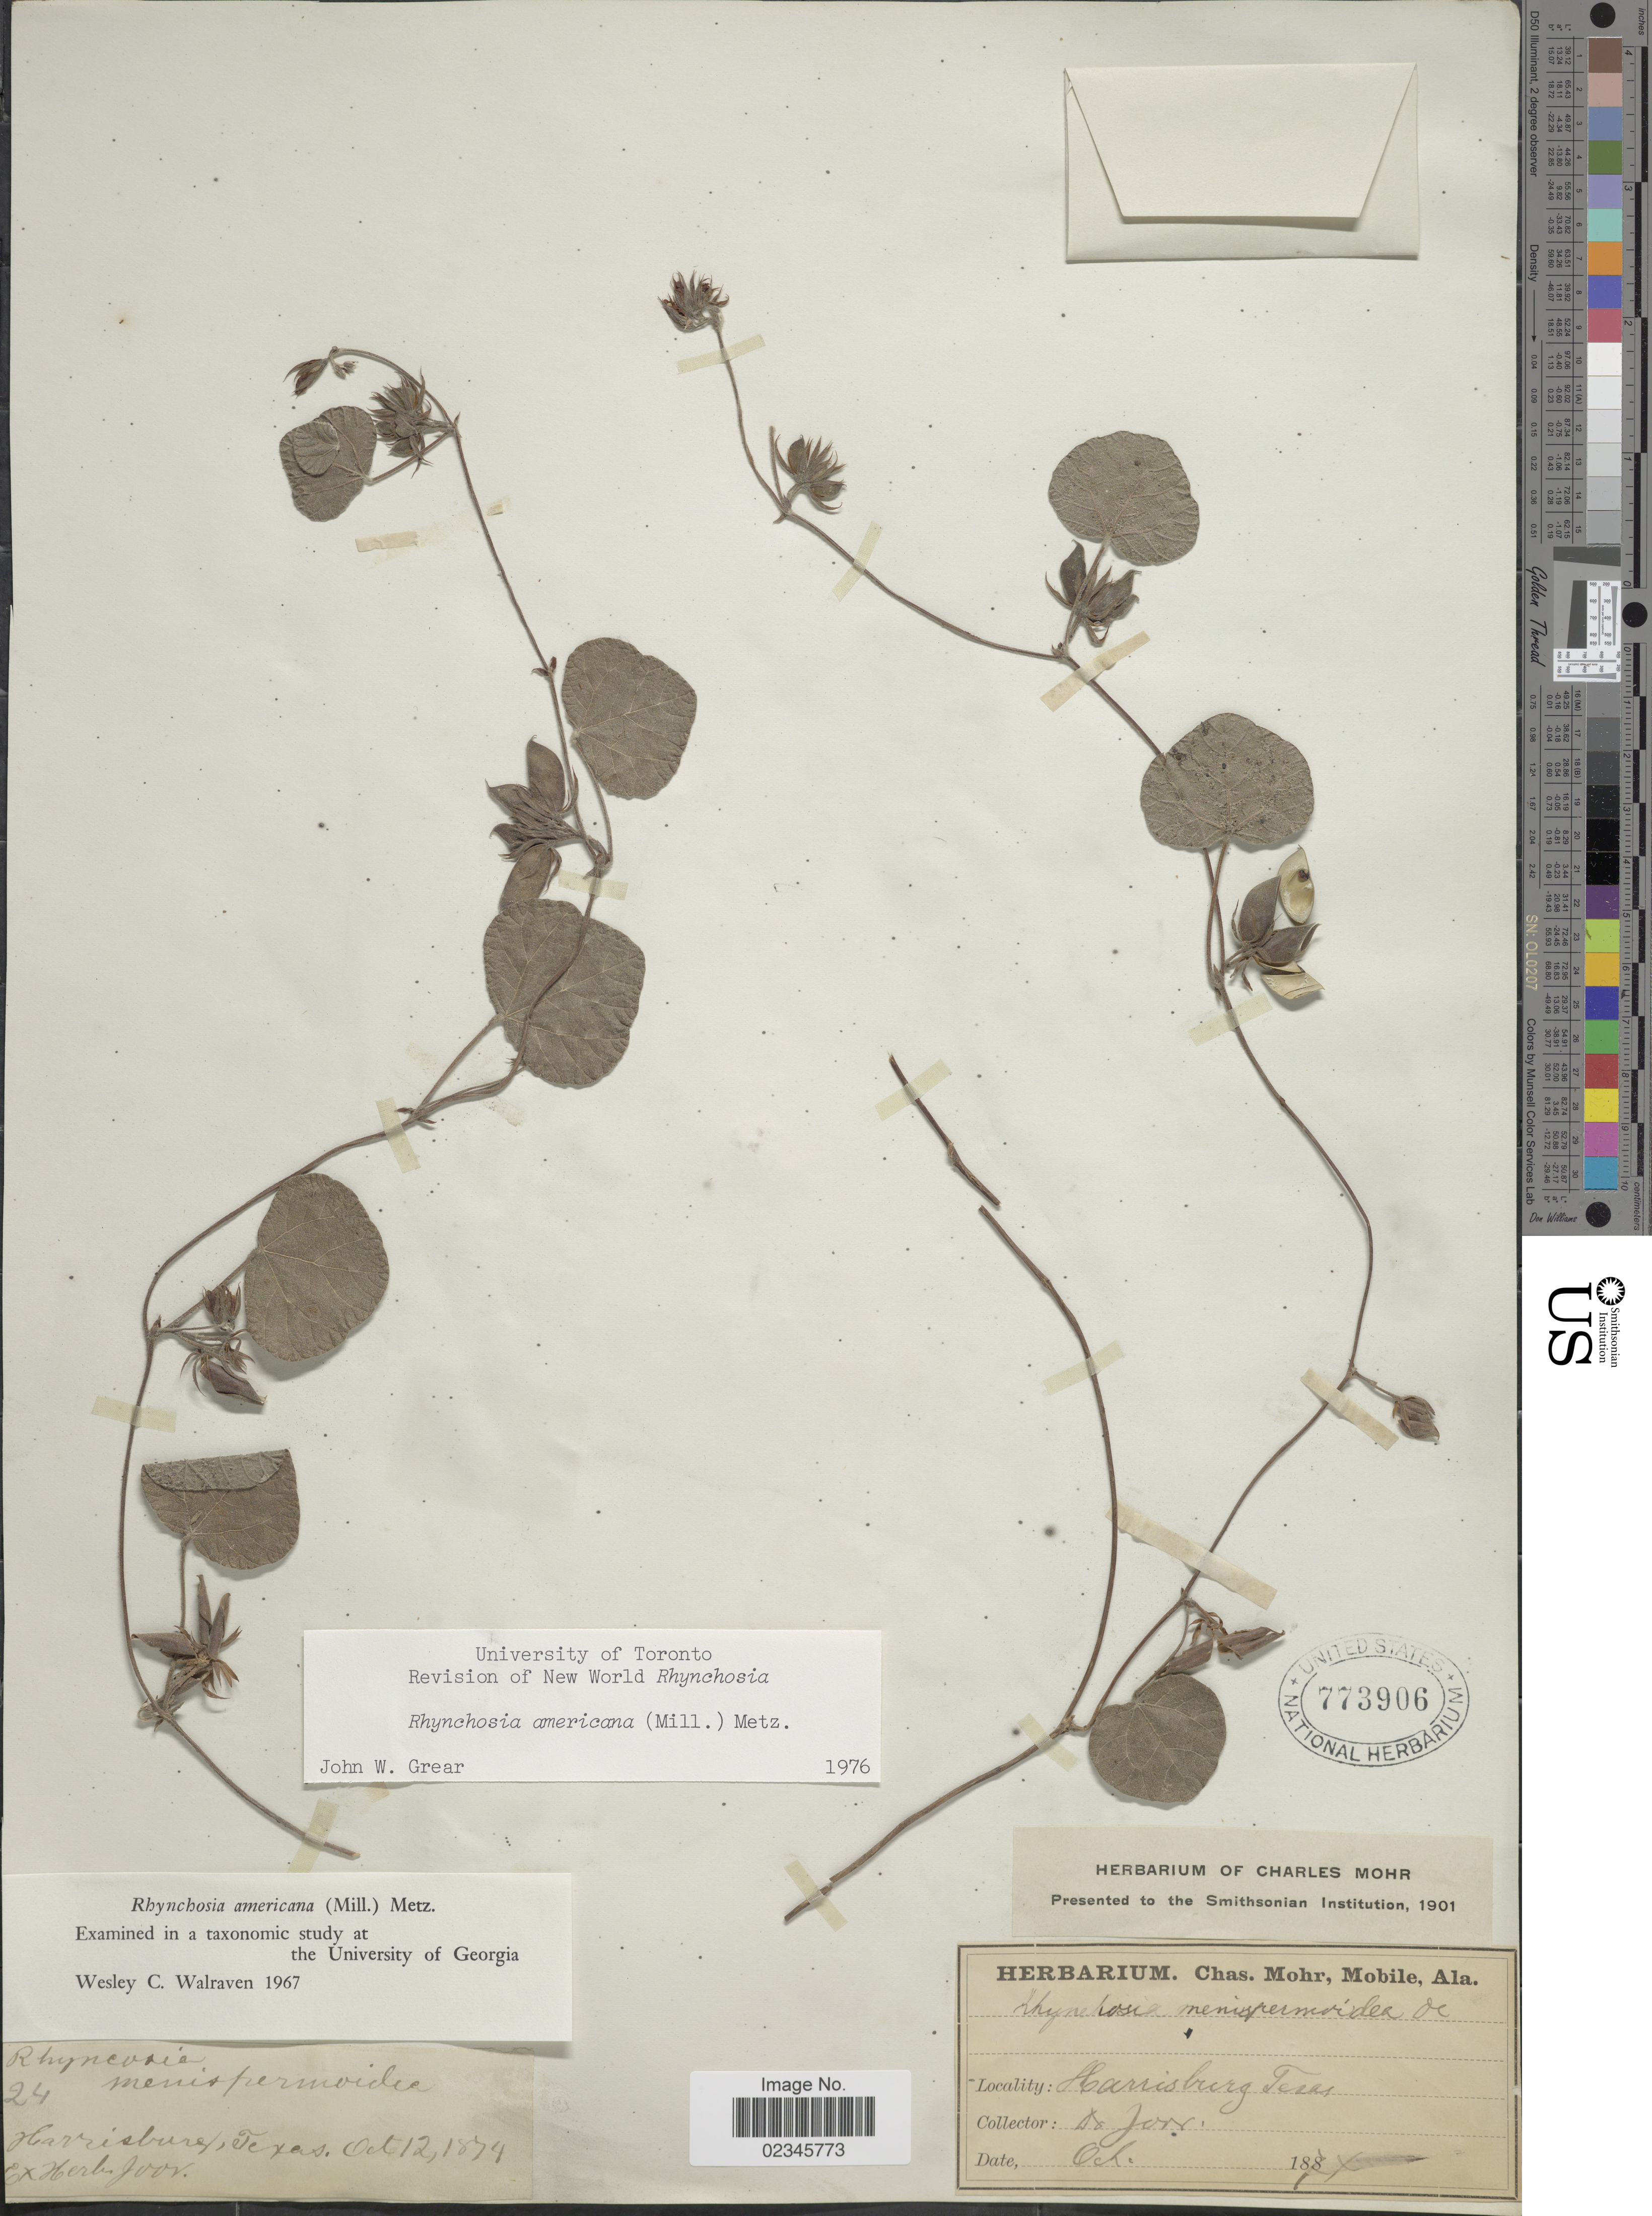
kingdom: Plantae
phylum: Tracheophyta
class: Magnoliopsida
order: Fabales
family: Fabaceae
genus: Rhynchosia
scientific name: Rhynchosia americana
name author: (Mill.) Metz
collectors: -. Joor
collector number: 24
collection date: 1874-10-12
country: United States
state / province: Texas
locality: Harrisburg.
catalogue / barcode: US 773906